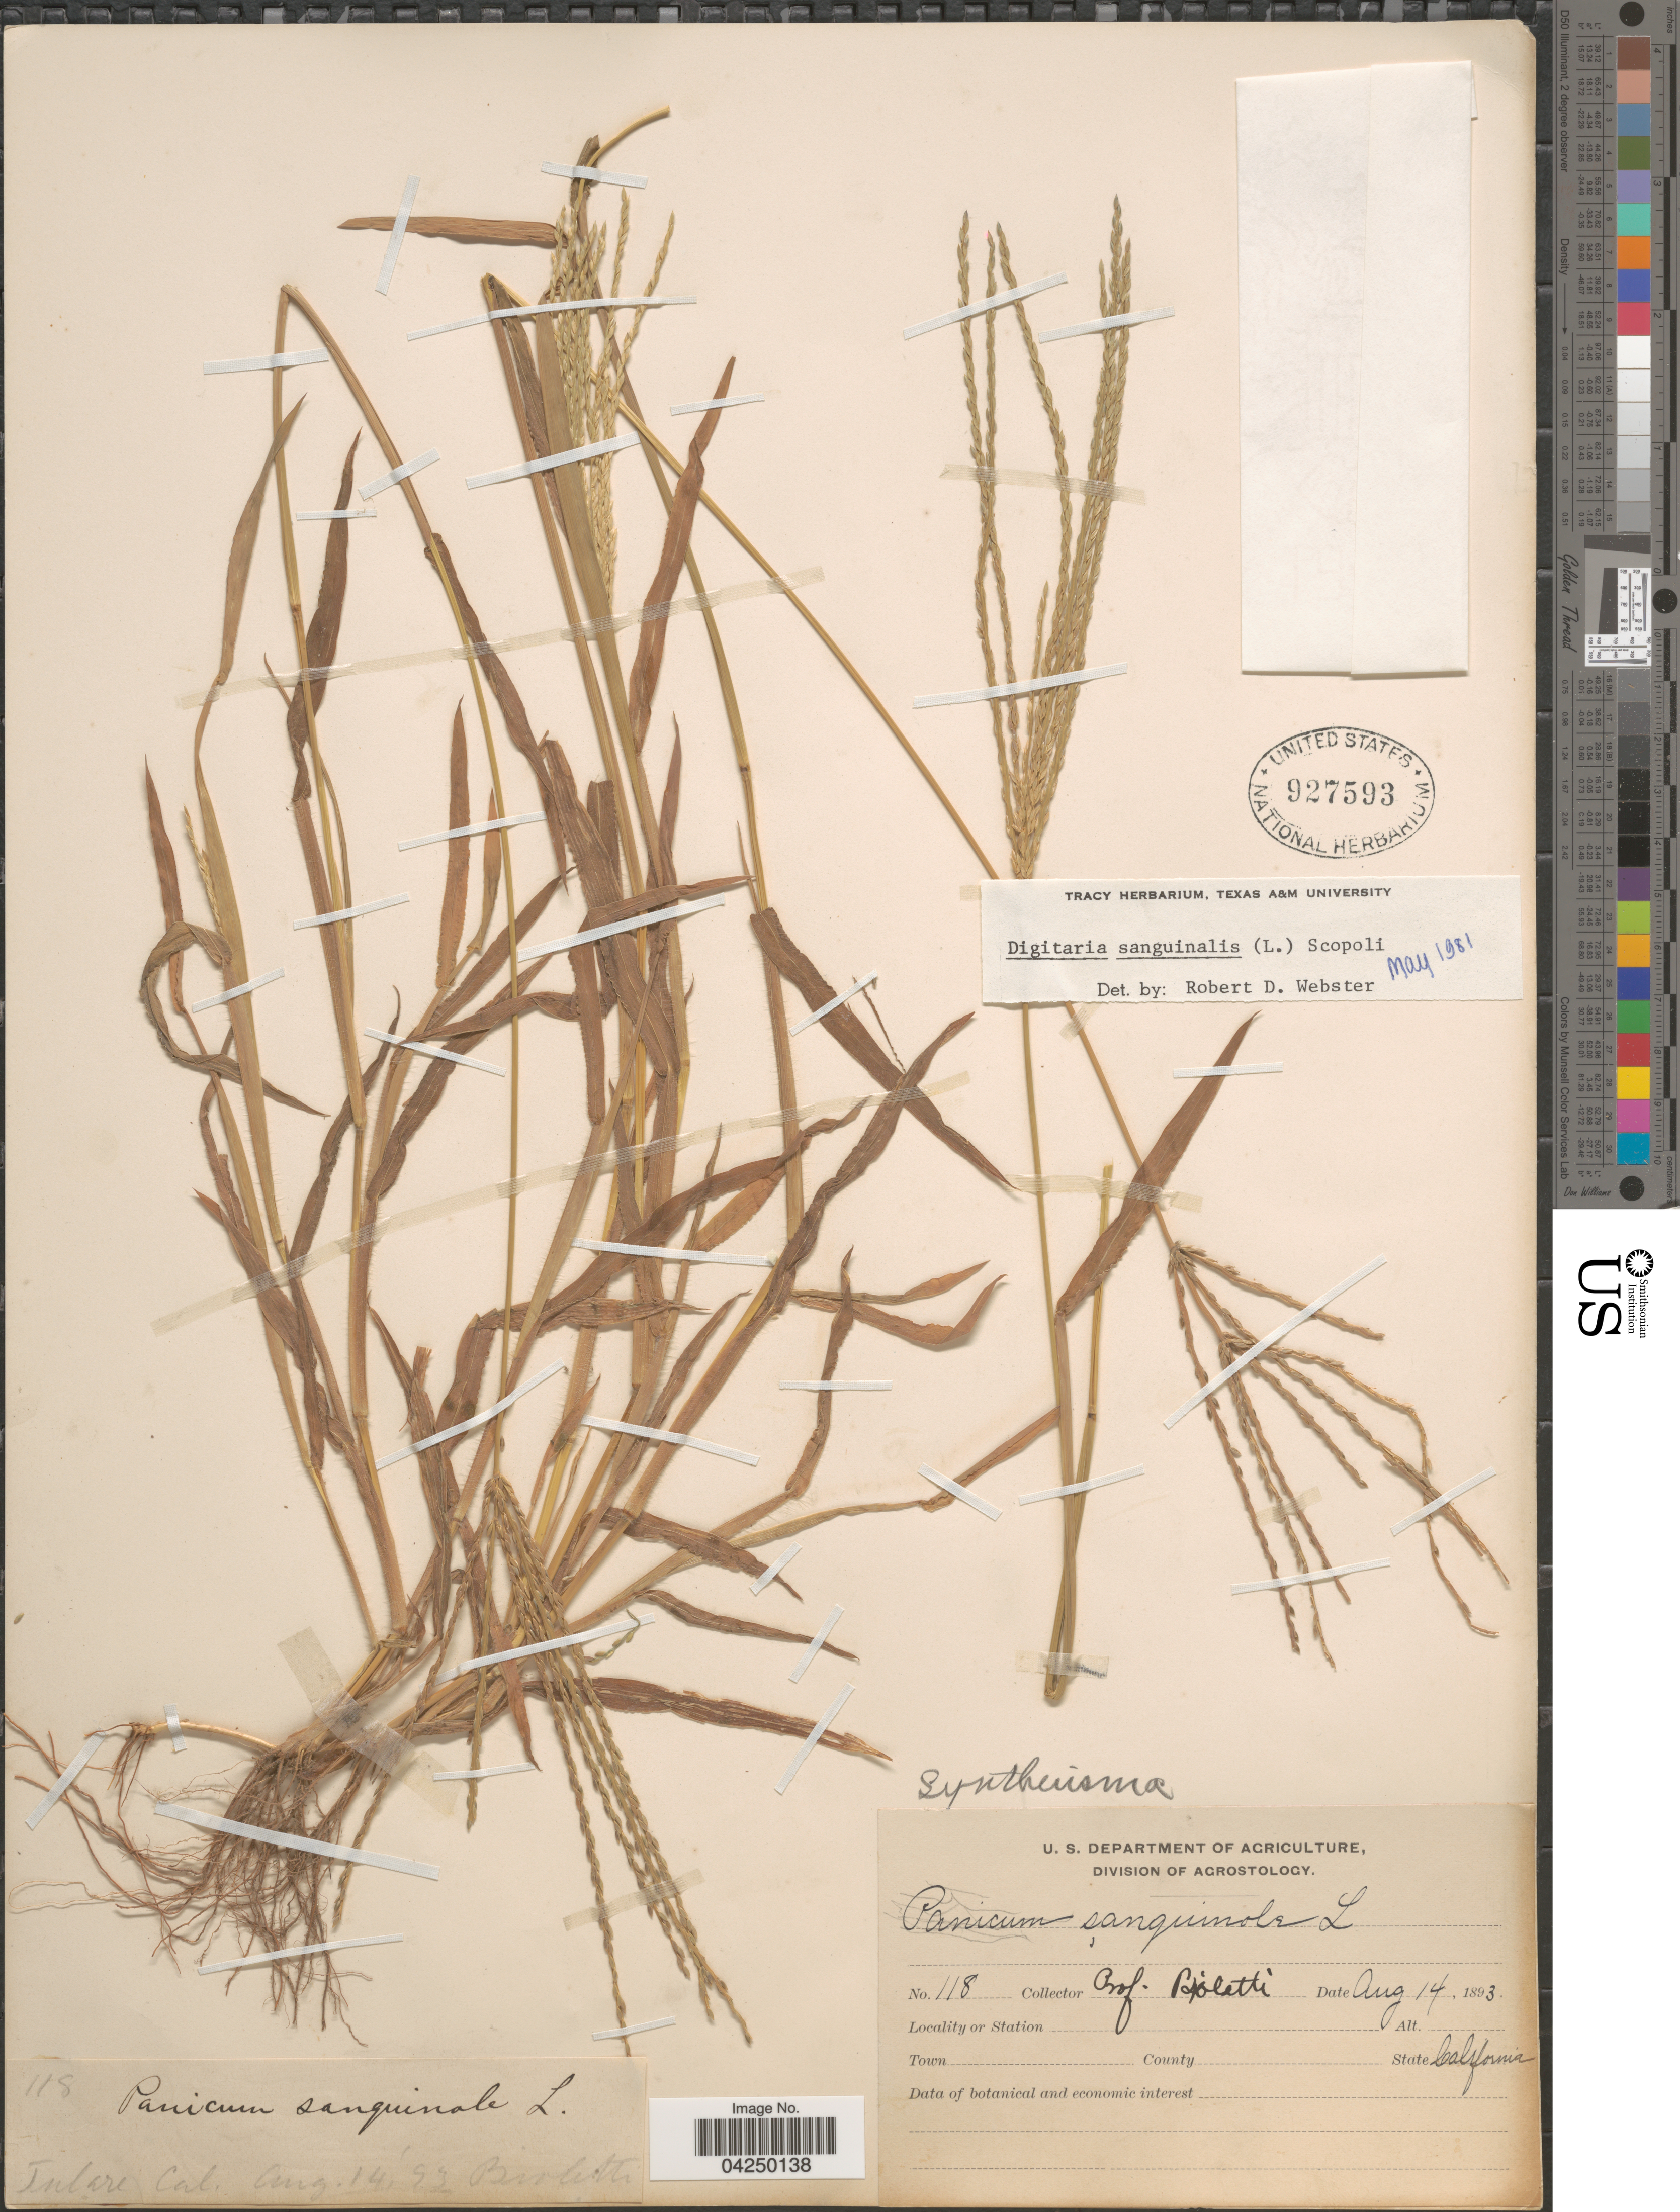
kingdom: Plantae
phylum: Tracheophyta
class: Liliopsida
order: Poales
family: Poaceae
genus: Digitaria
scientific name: Digitaria sanguinalis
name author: (L.) Scop.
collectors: -- Bioletti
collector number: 118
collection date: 1893-08-14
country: United States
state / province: California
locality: Tulare.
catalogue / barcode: US 927593